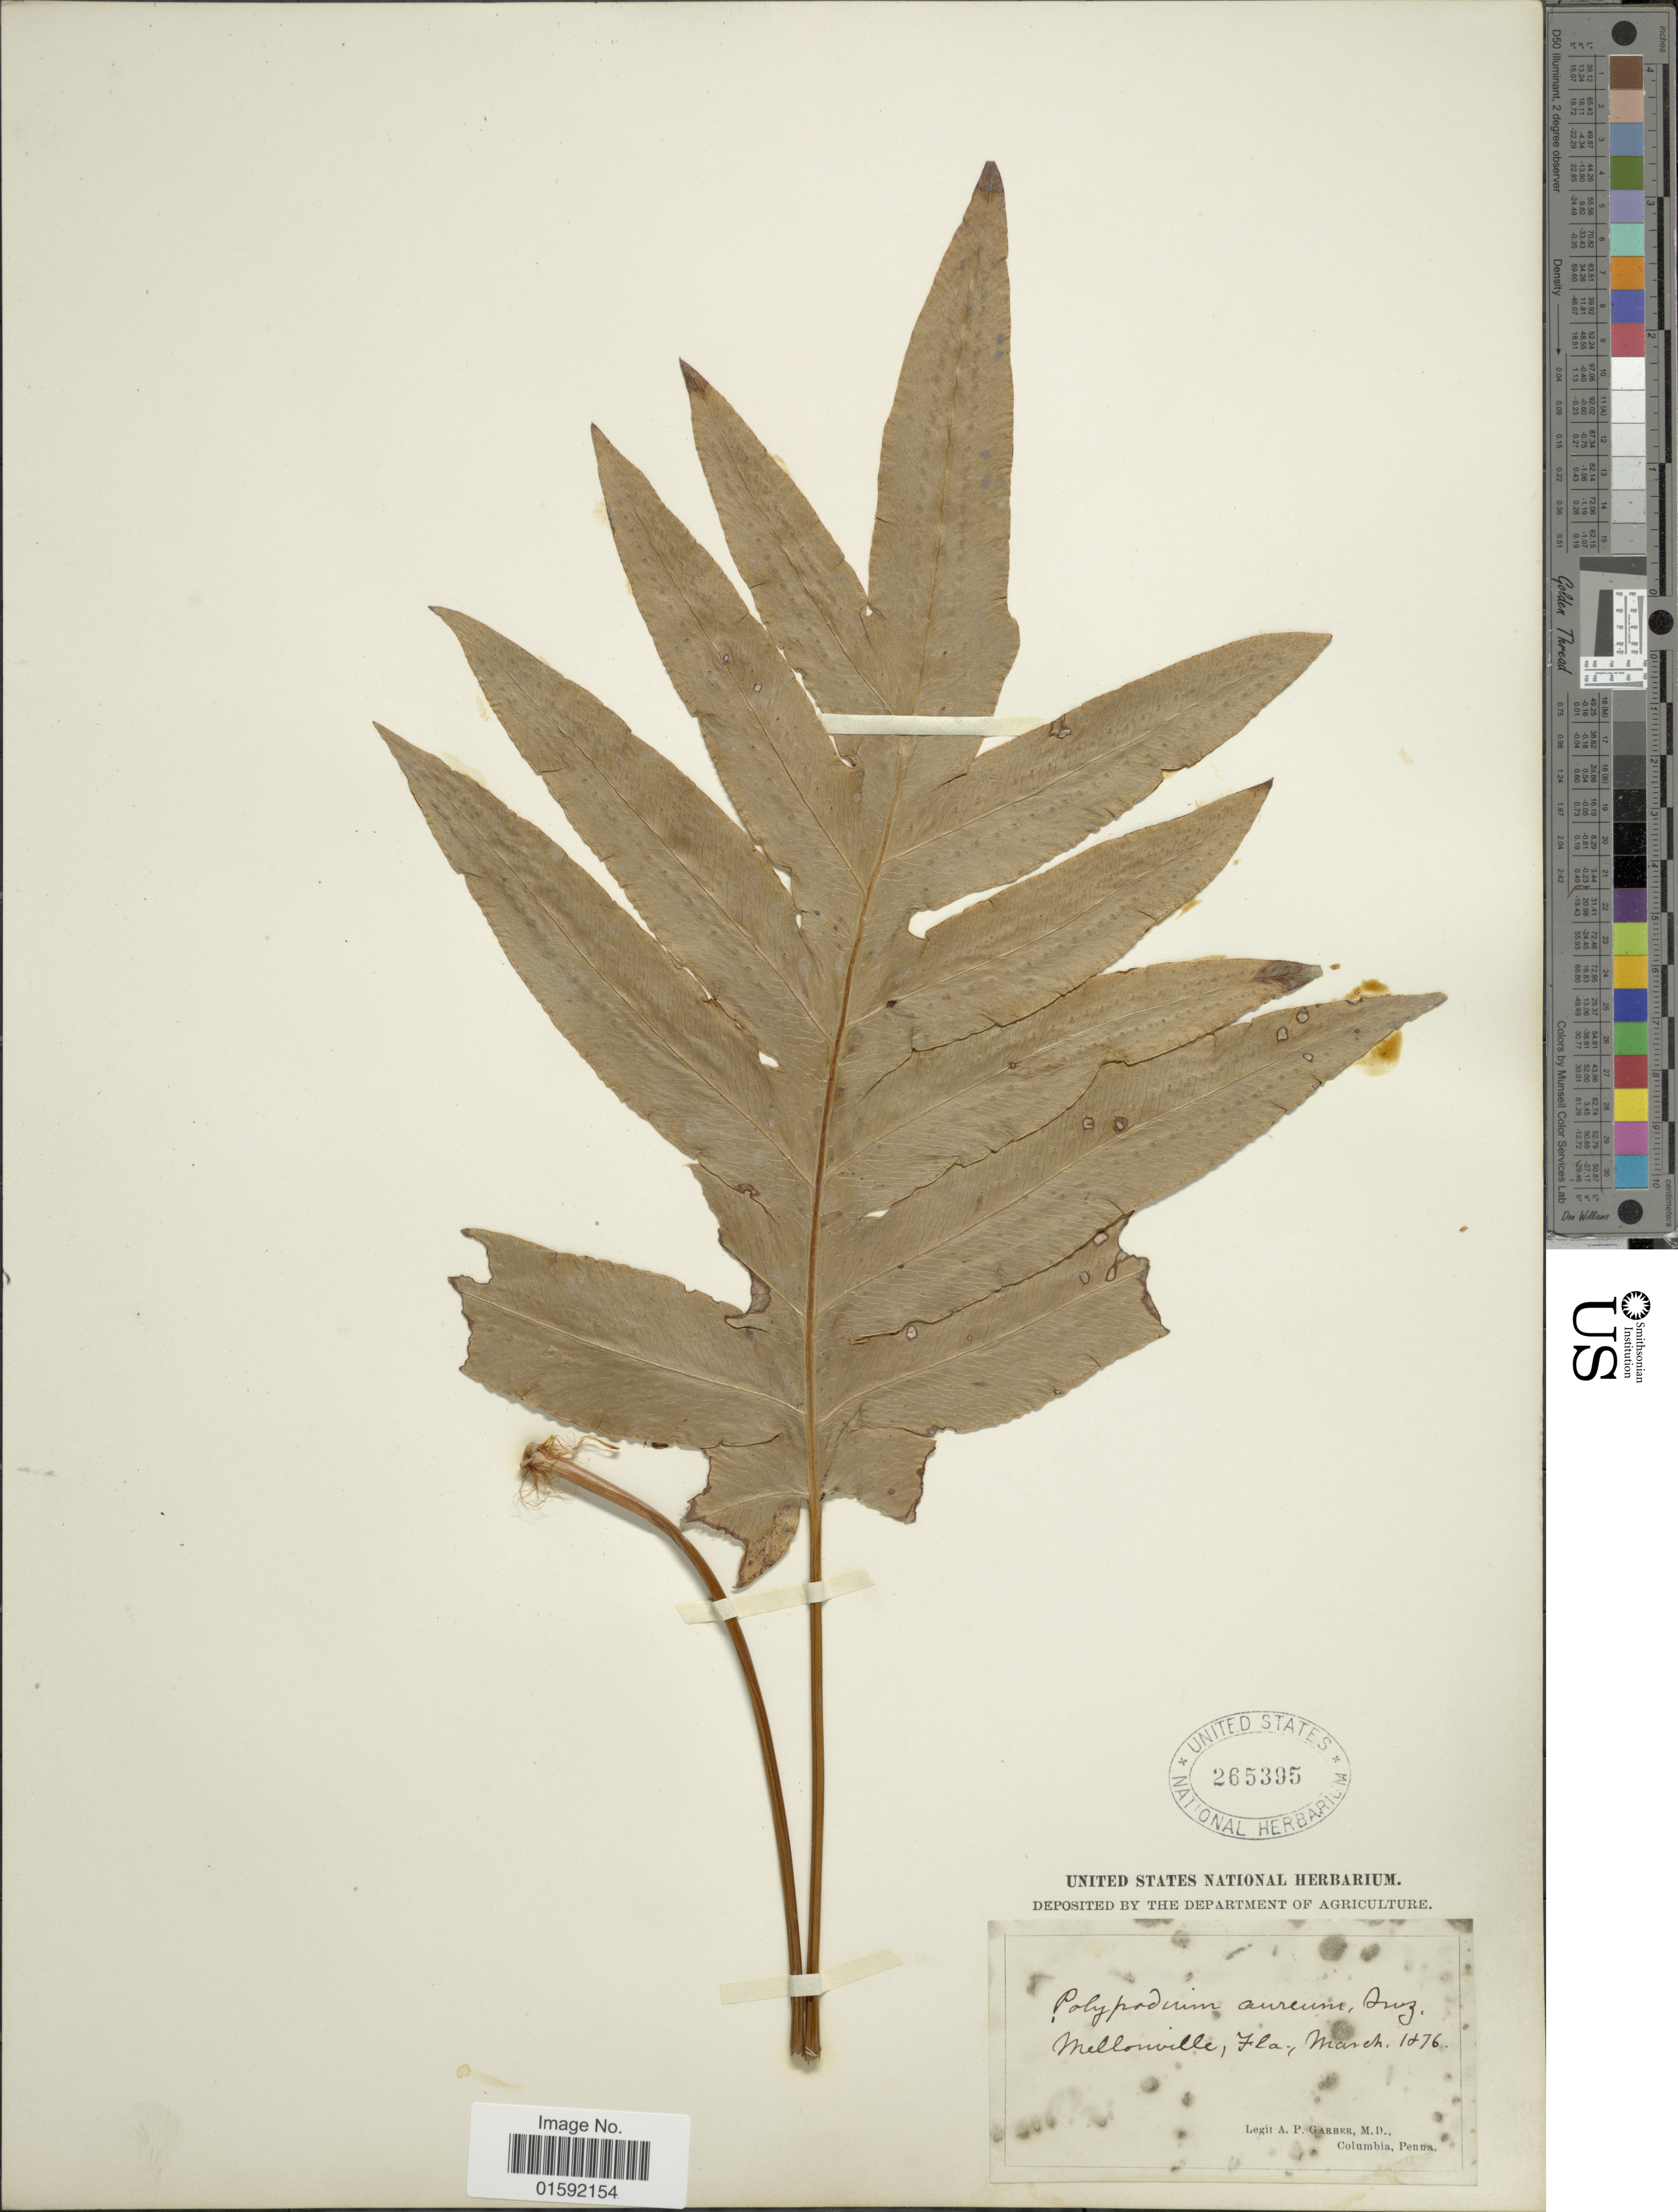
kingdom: Plantae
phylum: Tracheophyta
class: Polypodiopsida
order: Polypodiales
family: Polypodiaceae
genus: Phlebodium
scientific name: Phlebodium areolatum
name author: (Humb. & Bonap. ex Willd.) J. Sm.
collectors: A. P. Garber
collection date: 1876-03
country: United States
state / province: Florida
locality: Mellonville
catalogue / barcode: US 265395